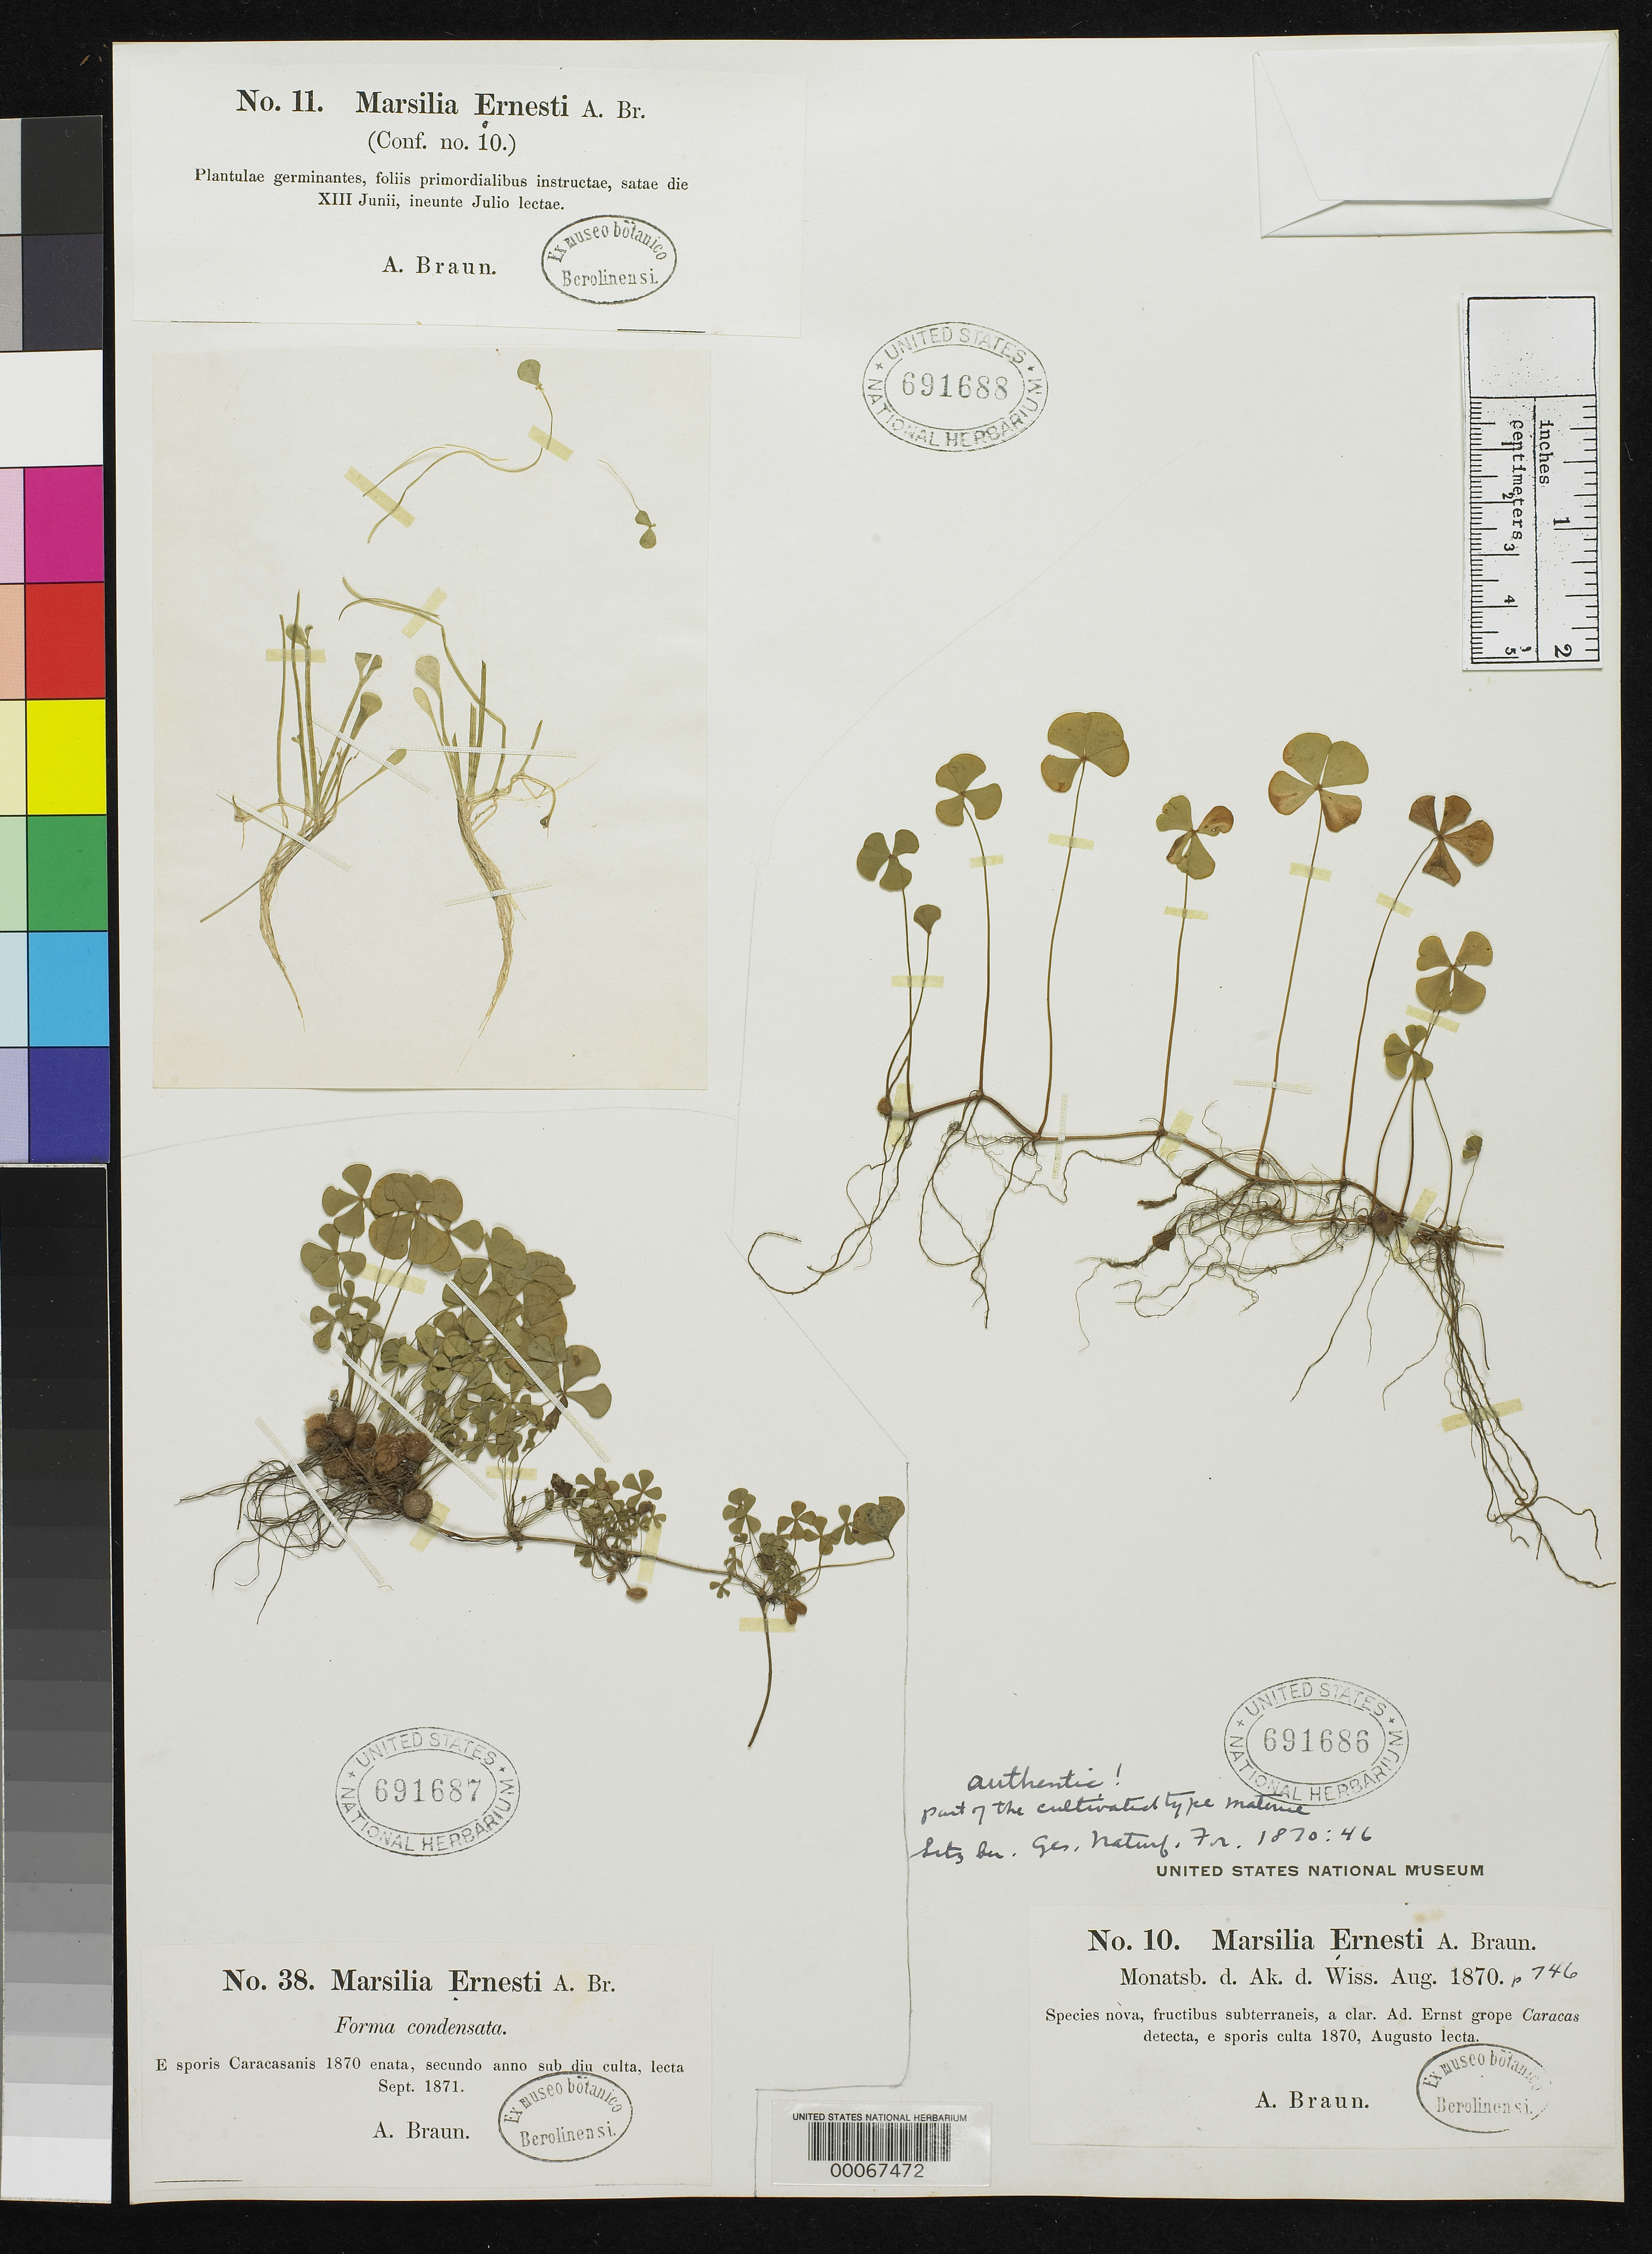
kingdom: Plantae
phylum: Tracheophyta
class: Polypodiopsida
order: Salviniales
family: Marsileaceae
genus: Marsilea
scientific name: Marsilea ernestii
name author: A. Braun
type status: Type Collection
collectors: A. Ernst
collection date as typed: Aug 1870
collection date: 1870-08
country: Venezuela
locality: Caracas.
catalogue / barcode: US 691686